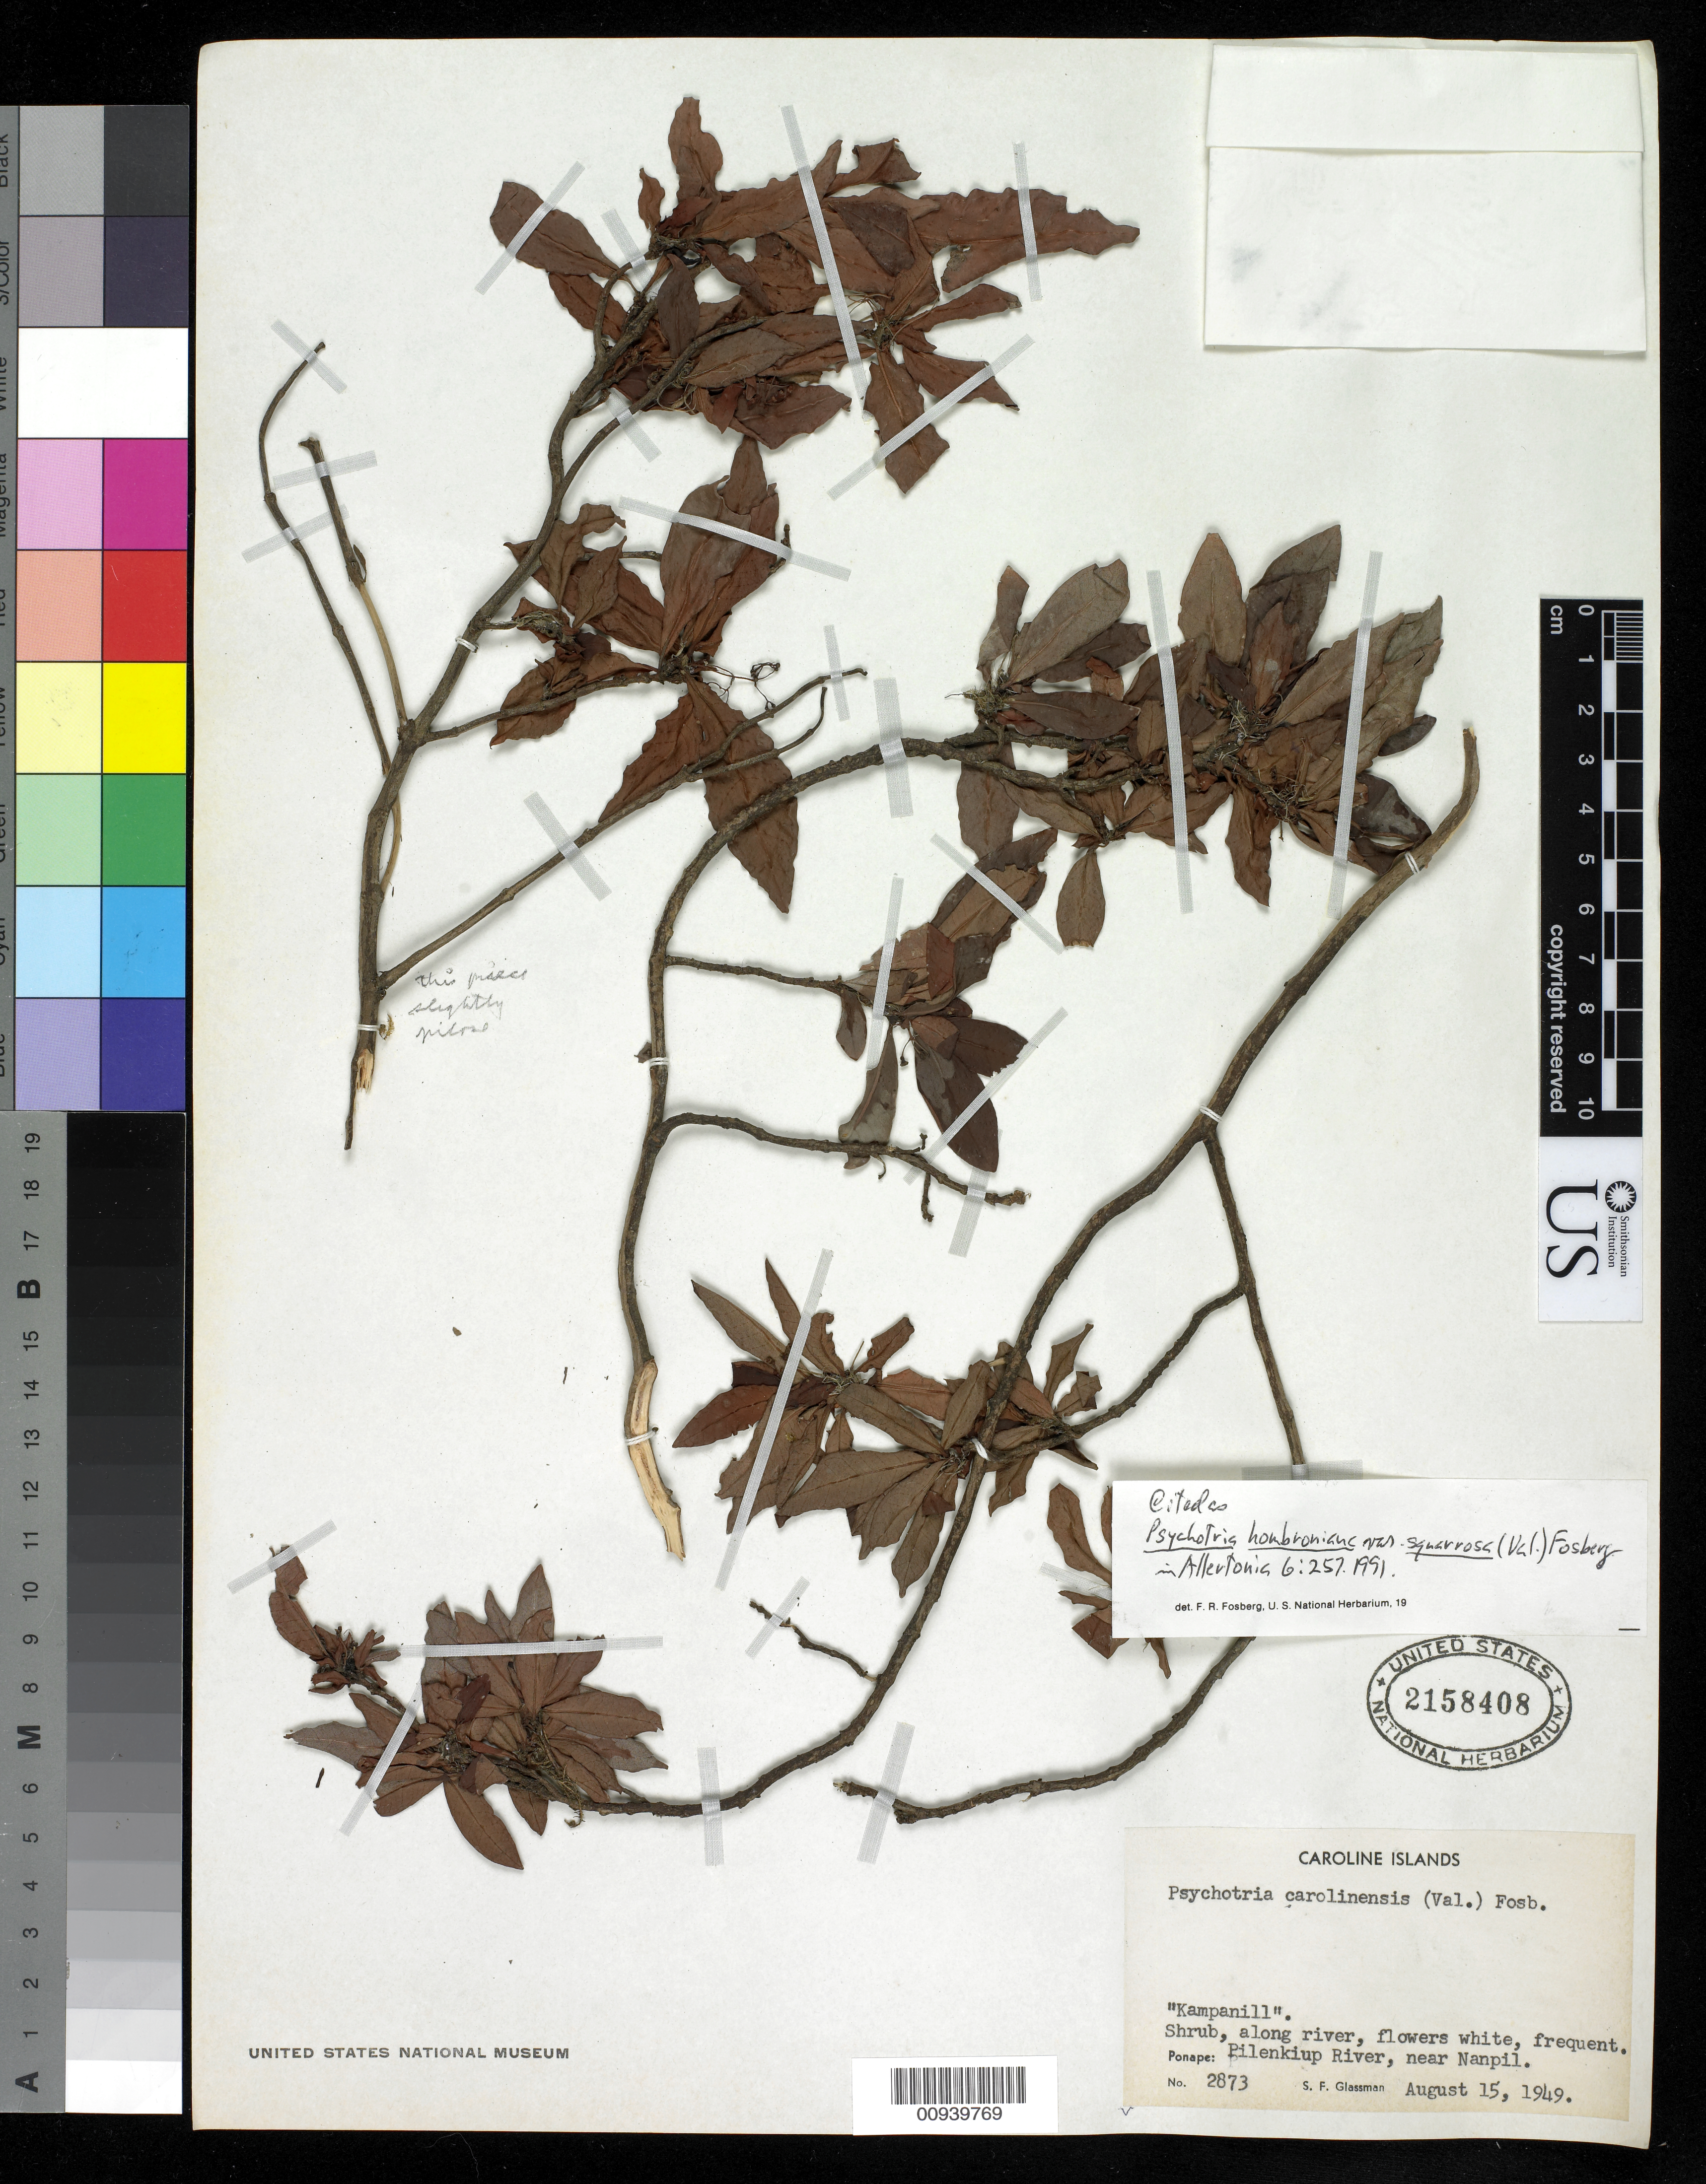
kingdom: Plantae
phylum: Tracheophyta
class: Magnoliopsida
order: Gentianales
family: Rubiaceae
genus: Psychotria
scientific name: Psychotria hombroniana var. squarrosa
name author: (Valeton) Fosberg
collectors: S. F. Glassman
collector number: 2873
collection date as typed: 15 Aug 1949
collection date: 1949-08-15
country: Micronesia, Federated States of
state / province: Pohnpei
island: Pohnpei [Ponape]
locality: Pilenkiup River, near Nanpil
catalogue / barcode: US 2158408